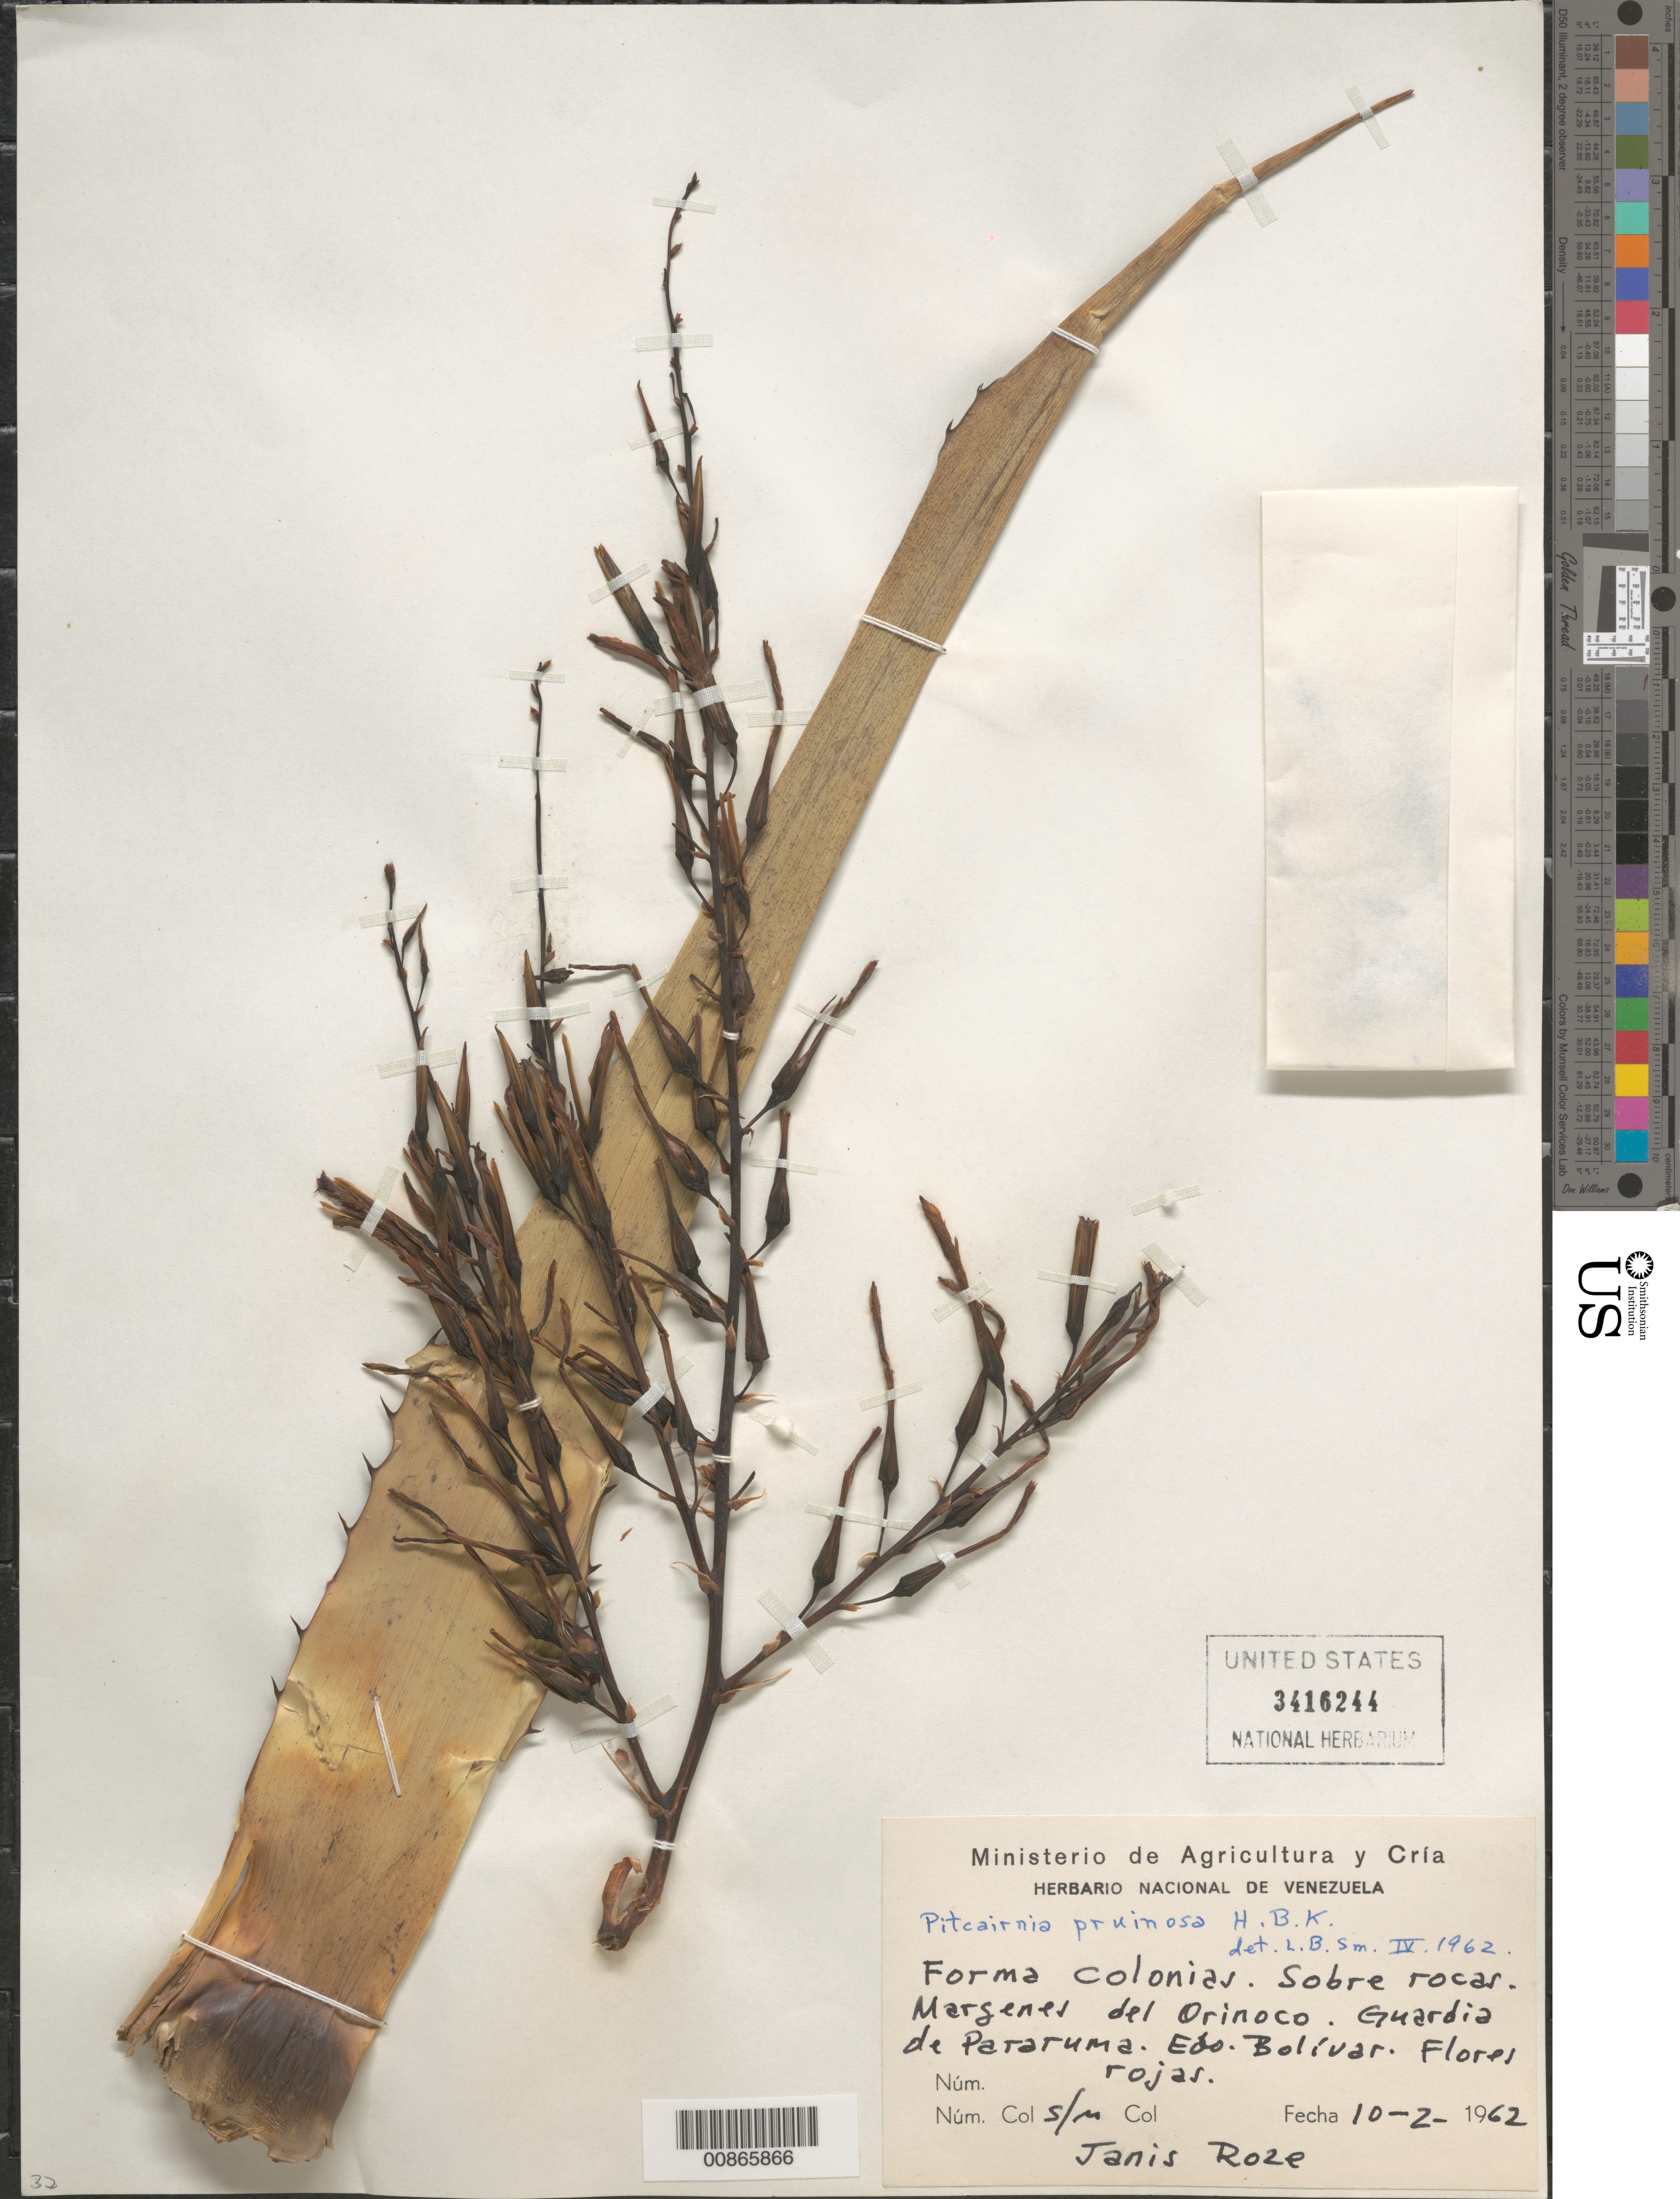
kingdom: Plantae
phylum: Tracheophyta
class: Liliopsida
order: Poales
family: Bromeliaceae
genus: Pitcairnia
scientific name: Pitcairnia pruinosa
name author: Kunth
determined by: Smith, Lyman B., (US), NMNH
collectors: J. Roze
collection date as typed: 10-Feb-62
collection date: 1962-02-10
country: Venezuela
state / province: Bolívar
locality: Guardia de Pararuma, Margenes del Orinoco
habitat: Sobra rocas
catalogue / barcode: US 3416244